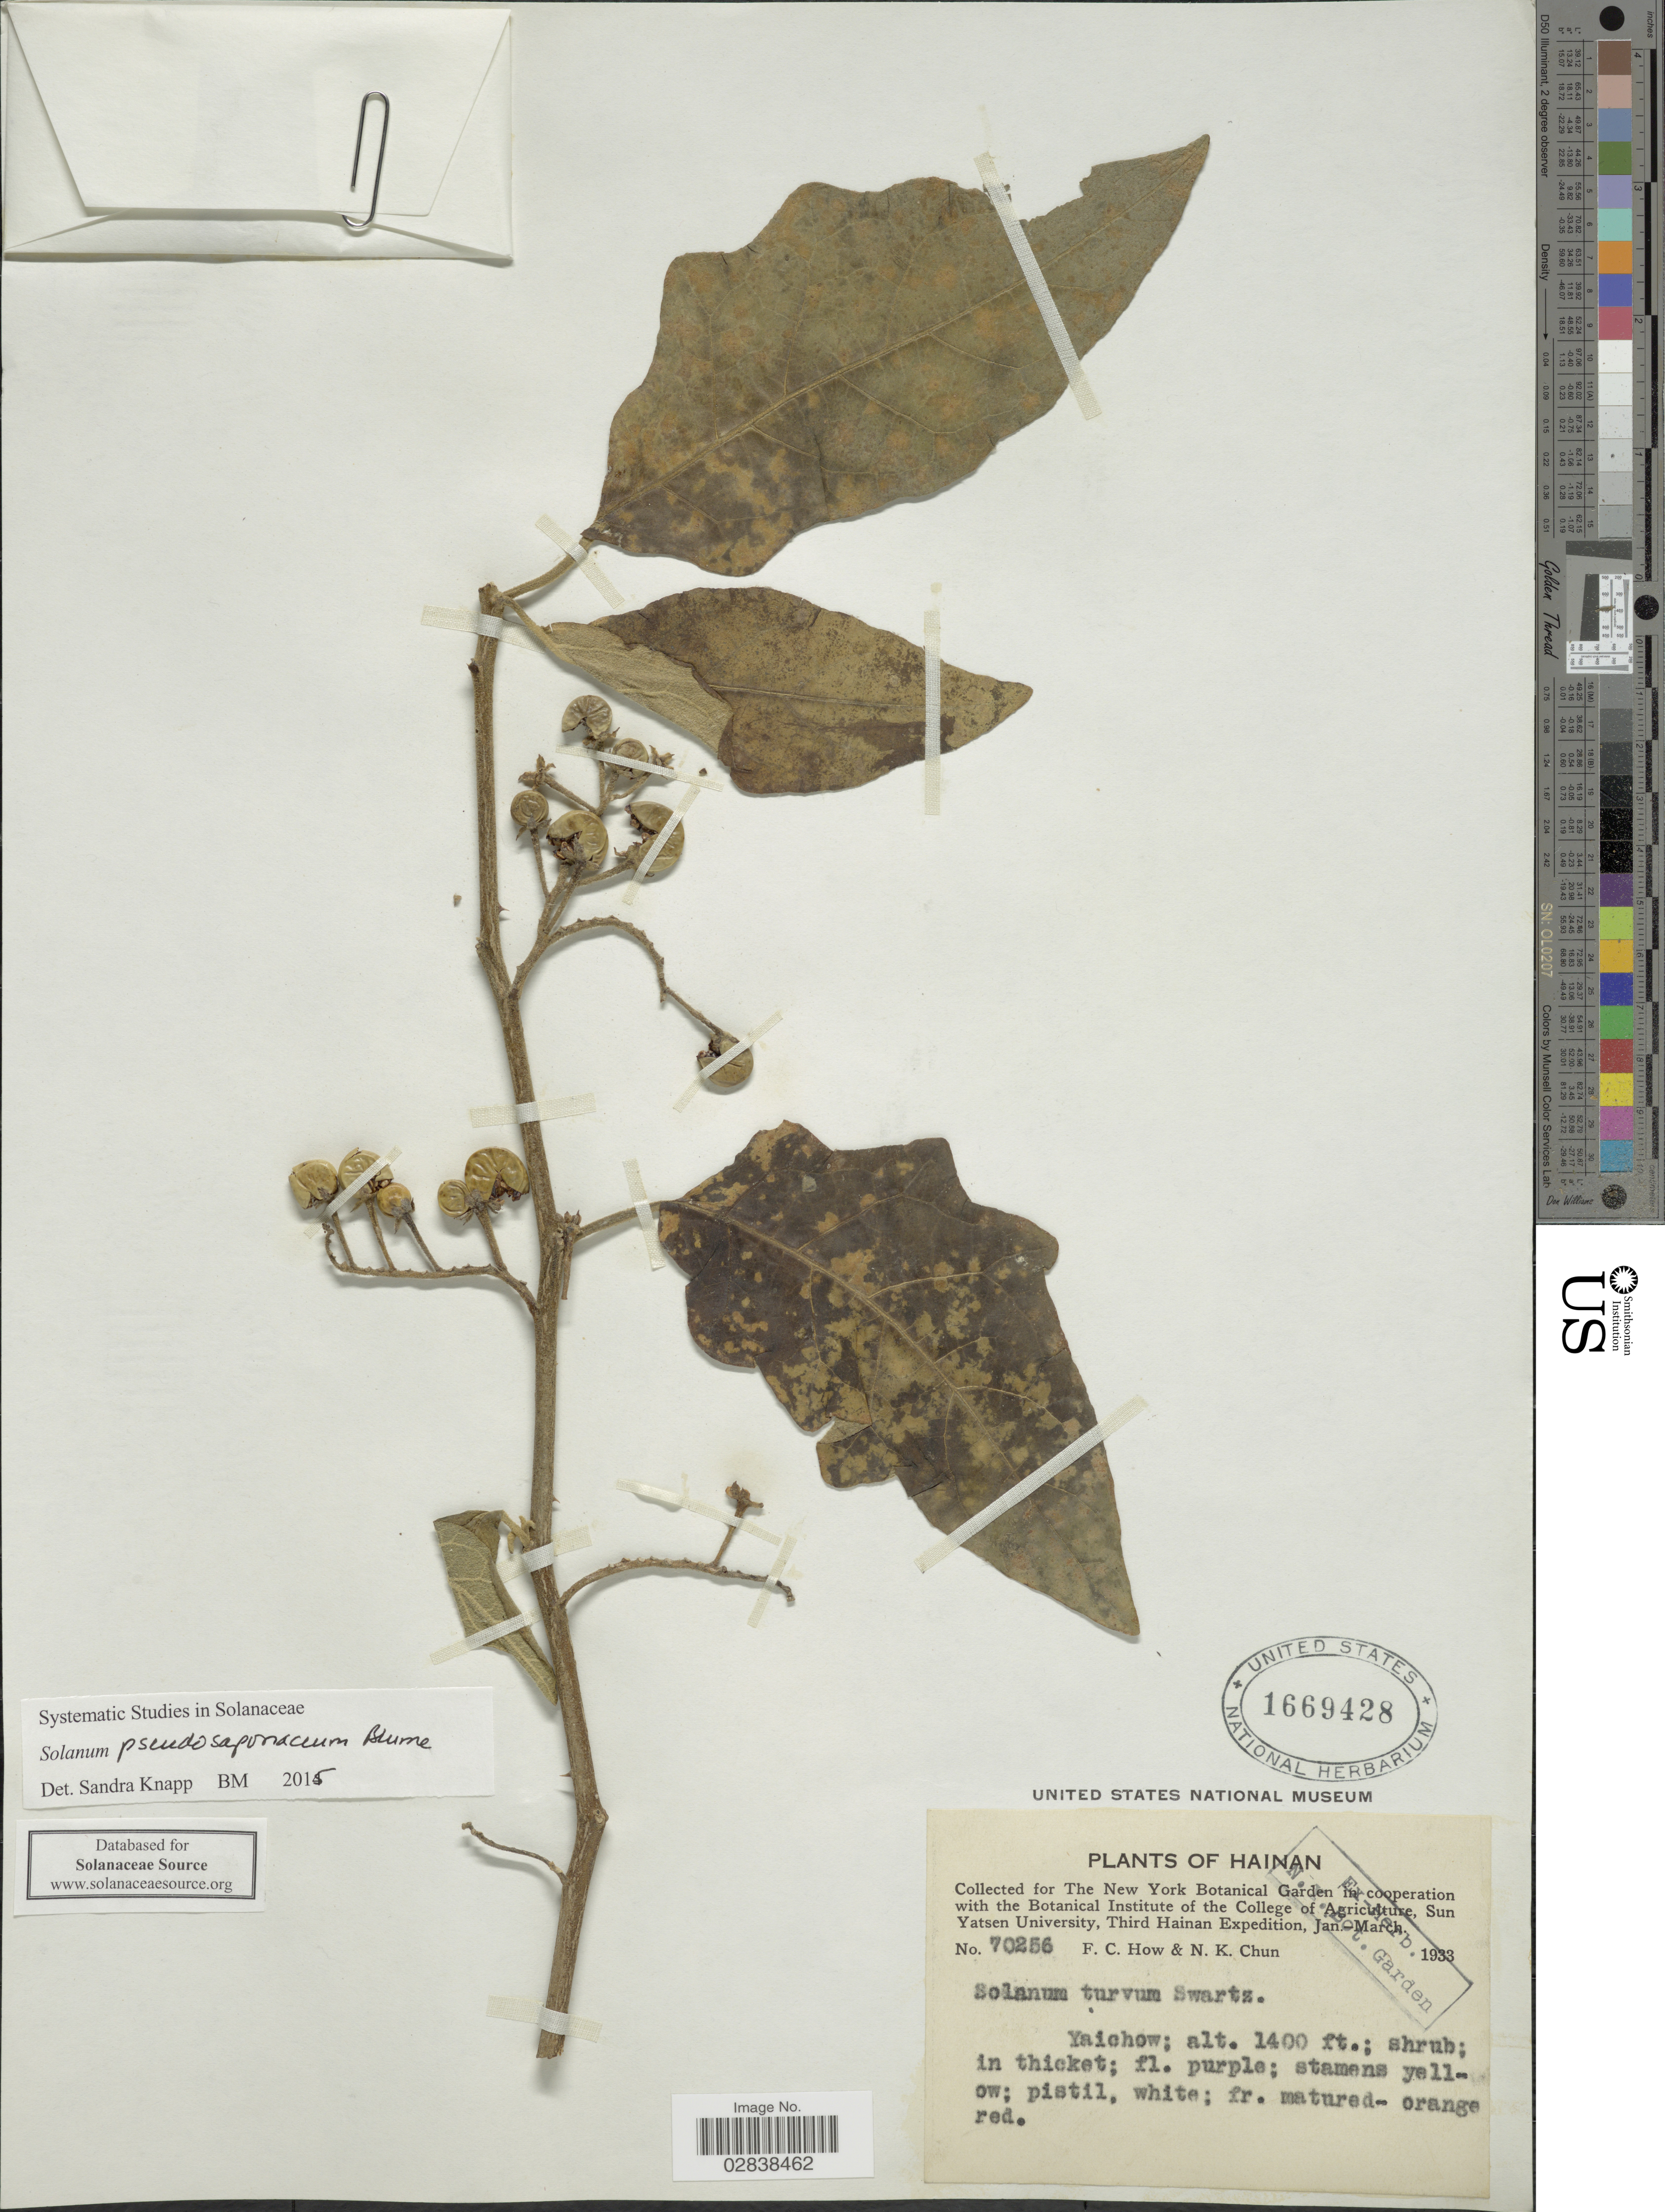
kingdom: Plantae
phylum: Tracheophyta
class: Magnoliopsida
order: Solanales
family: Solanaceae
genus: Solanum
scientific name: Solanum pseudosaponaceum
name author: Blume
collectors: F. C. How & N. K. Chun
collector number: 70256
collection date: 1933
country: China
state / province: Hainan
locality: Hainan, Yaichow.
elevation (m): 427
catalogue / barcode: US 1669428